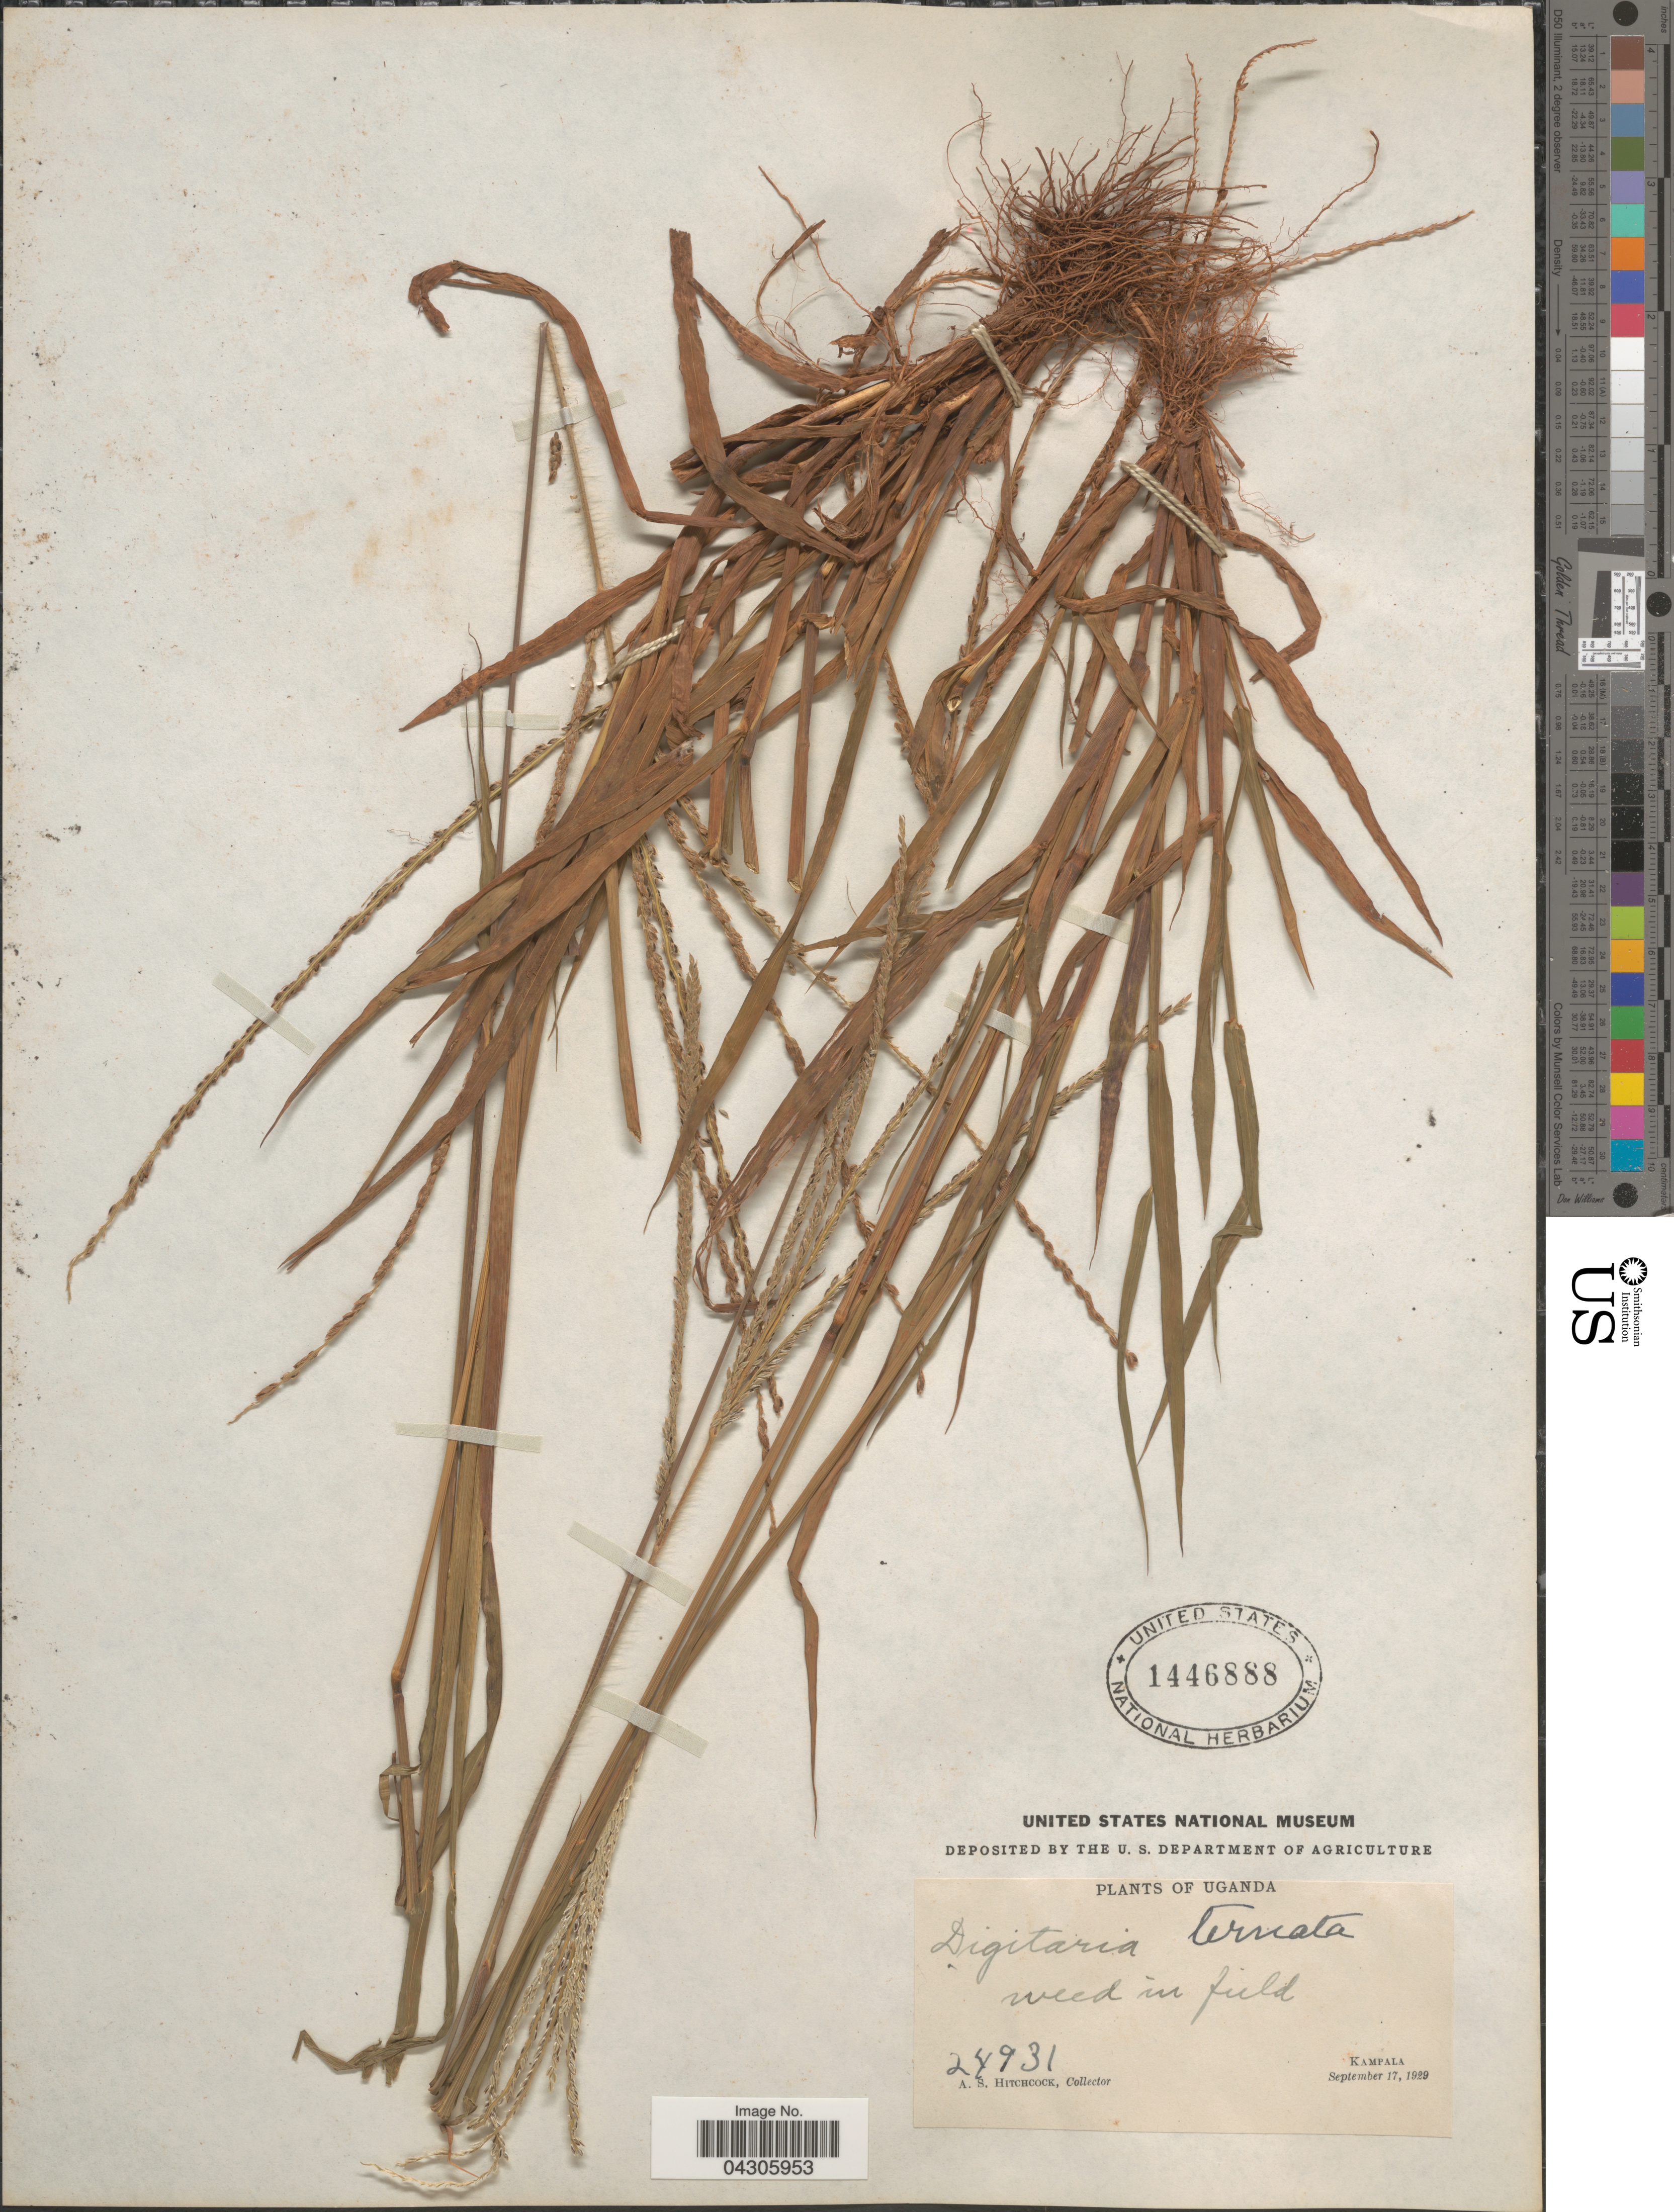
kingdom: Plantae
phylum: Tracheophyta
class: Liliopsida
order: Poales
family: Poaceae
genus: Digitaria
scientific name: Digitaria ternata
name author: (Hochr. ex A. Rich.) Stapf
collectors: A. S. Hitchcock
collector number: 24931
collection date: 1929-09-17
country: Uganda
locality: Kampala.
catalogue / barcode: US 1446888